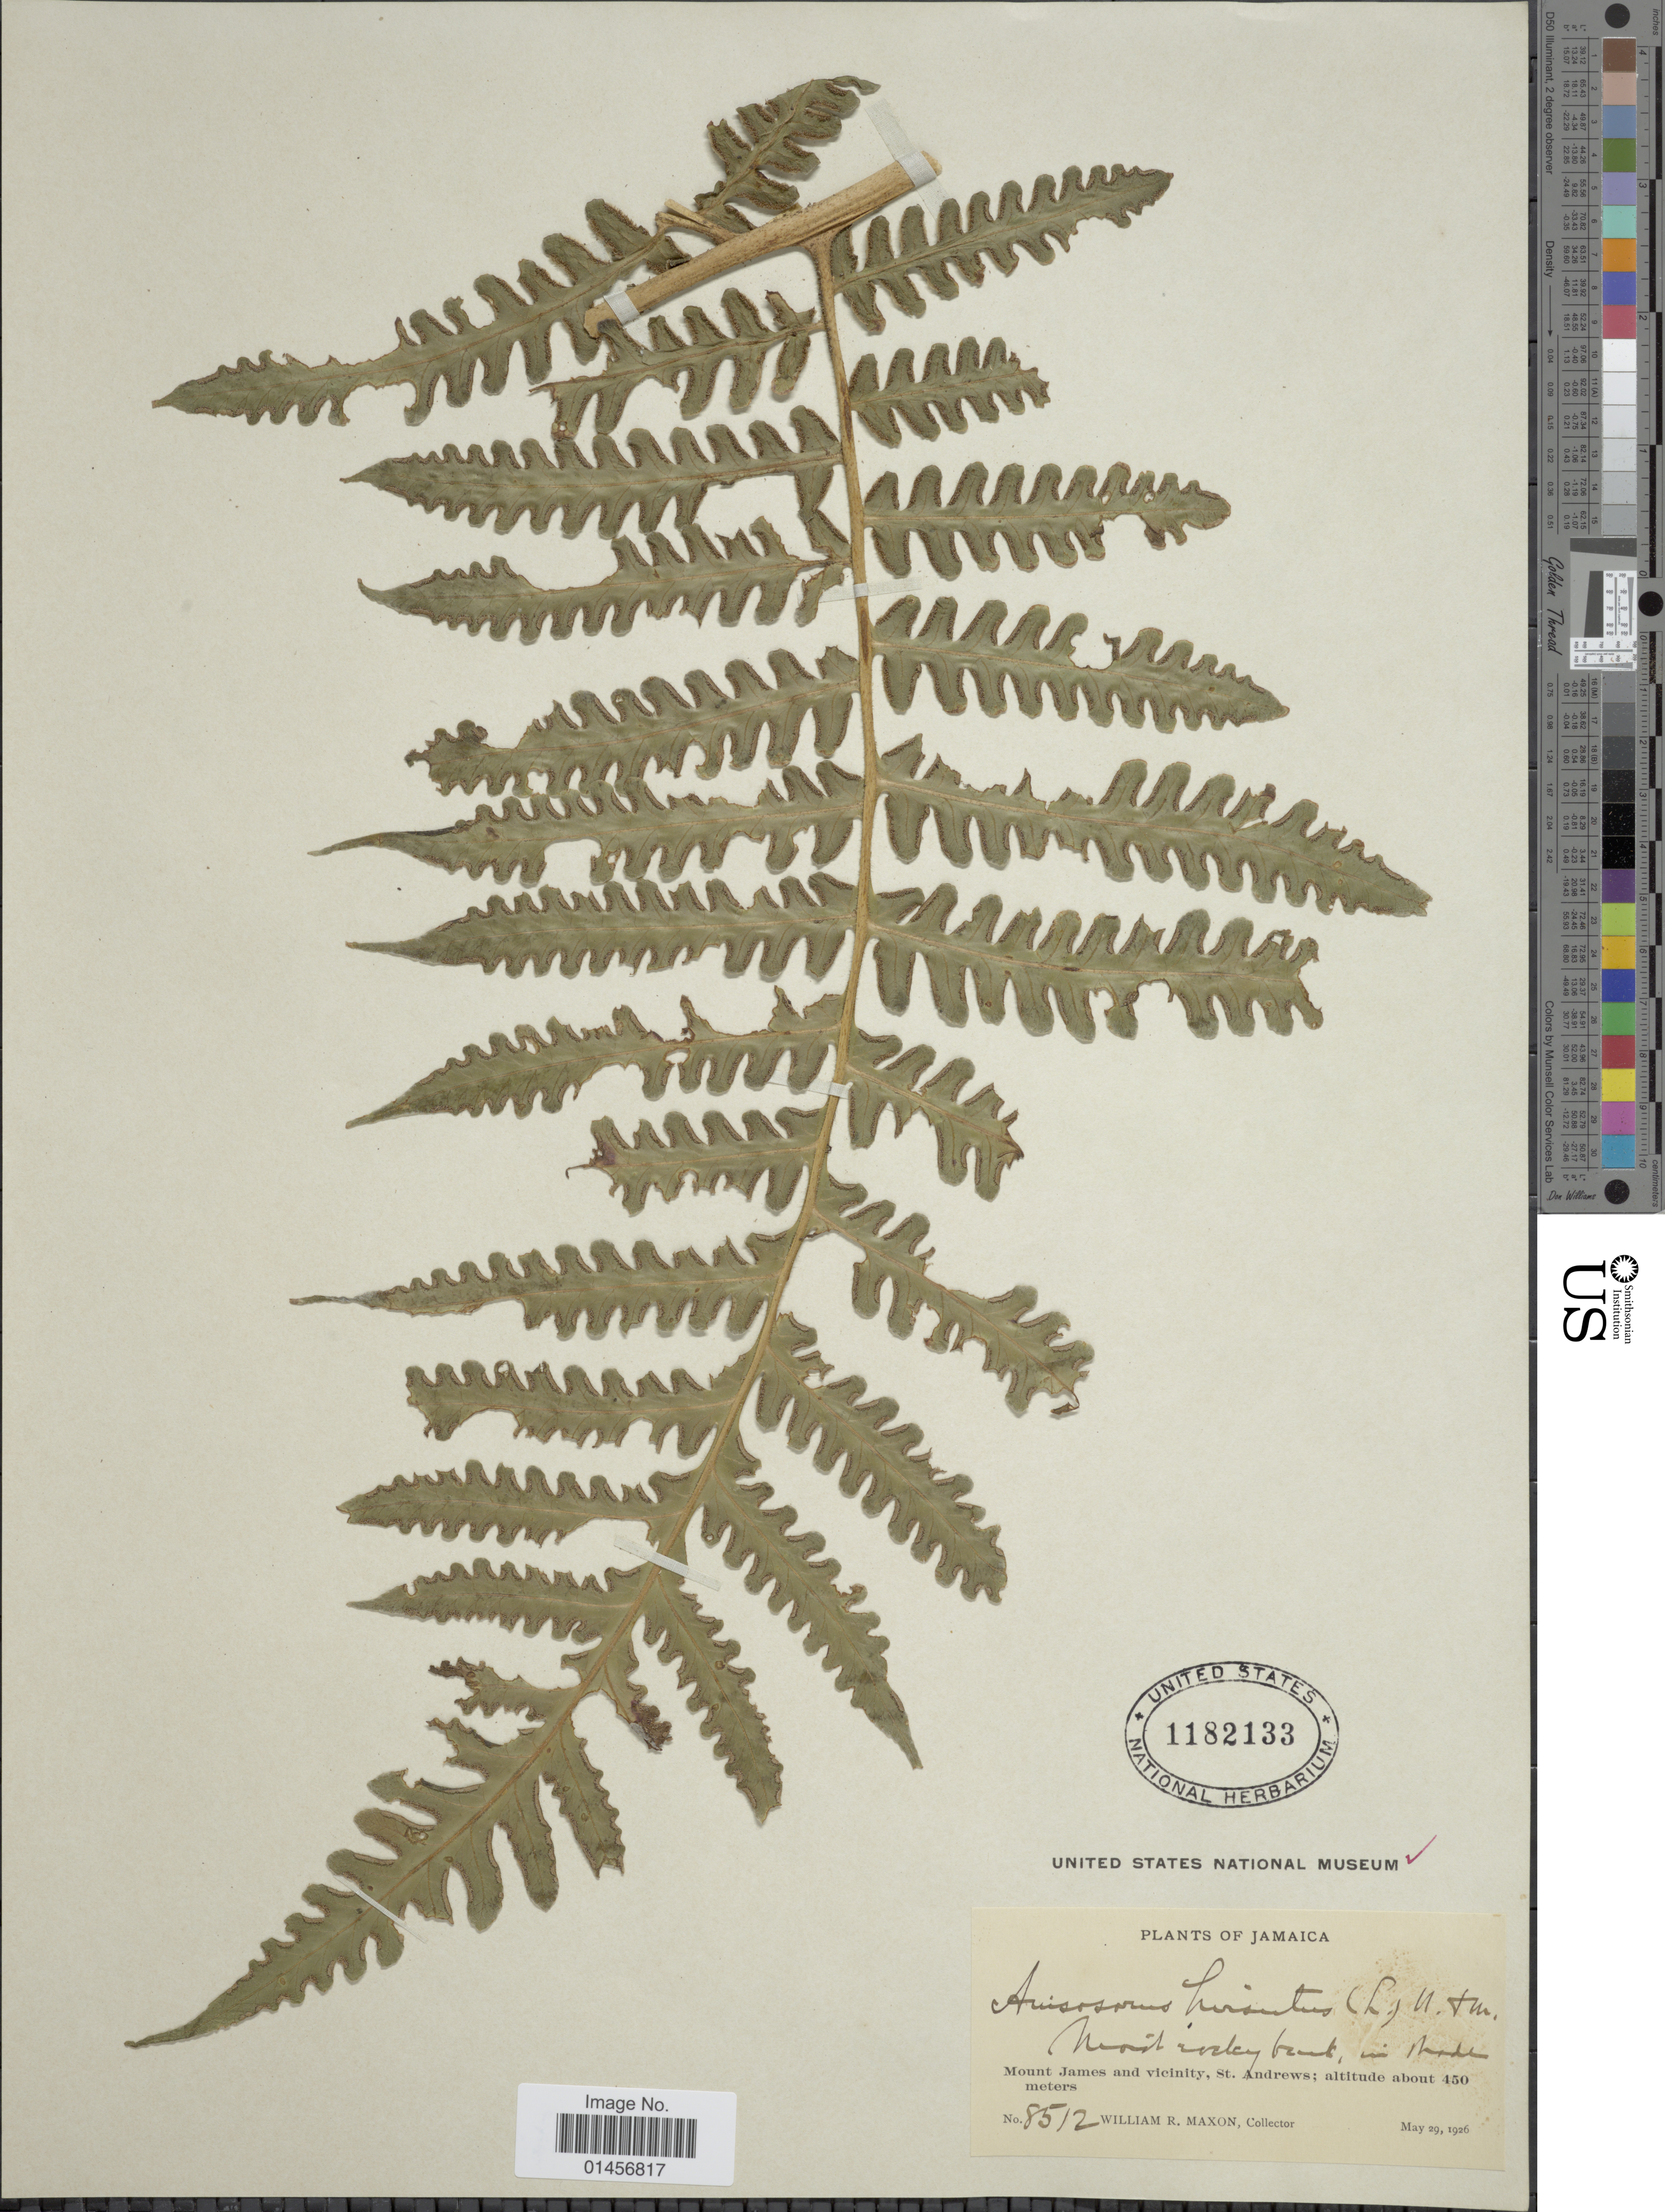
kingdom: Plantae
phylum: Tracheophyta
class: Polypodiopsida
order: Polypodiales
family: Lonchitidaceae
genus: Lonchitis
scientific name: Lonchitis hirsuta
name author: L.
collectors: W. R. Maxon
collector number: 8512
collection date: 1926-05-29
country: Jamaica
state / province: Saint Andrew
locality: Jamaica, Mount James and vicinity, St. Andrews.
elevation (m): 450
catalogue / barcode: US 1182133